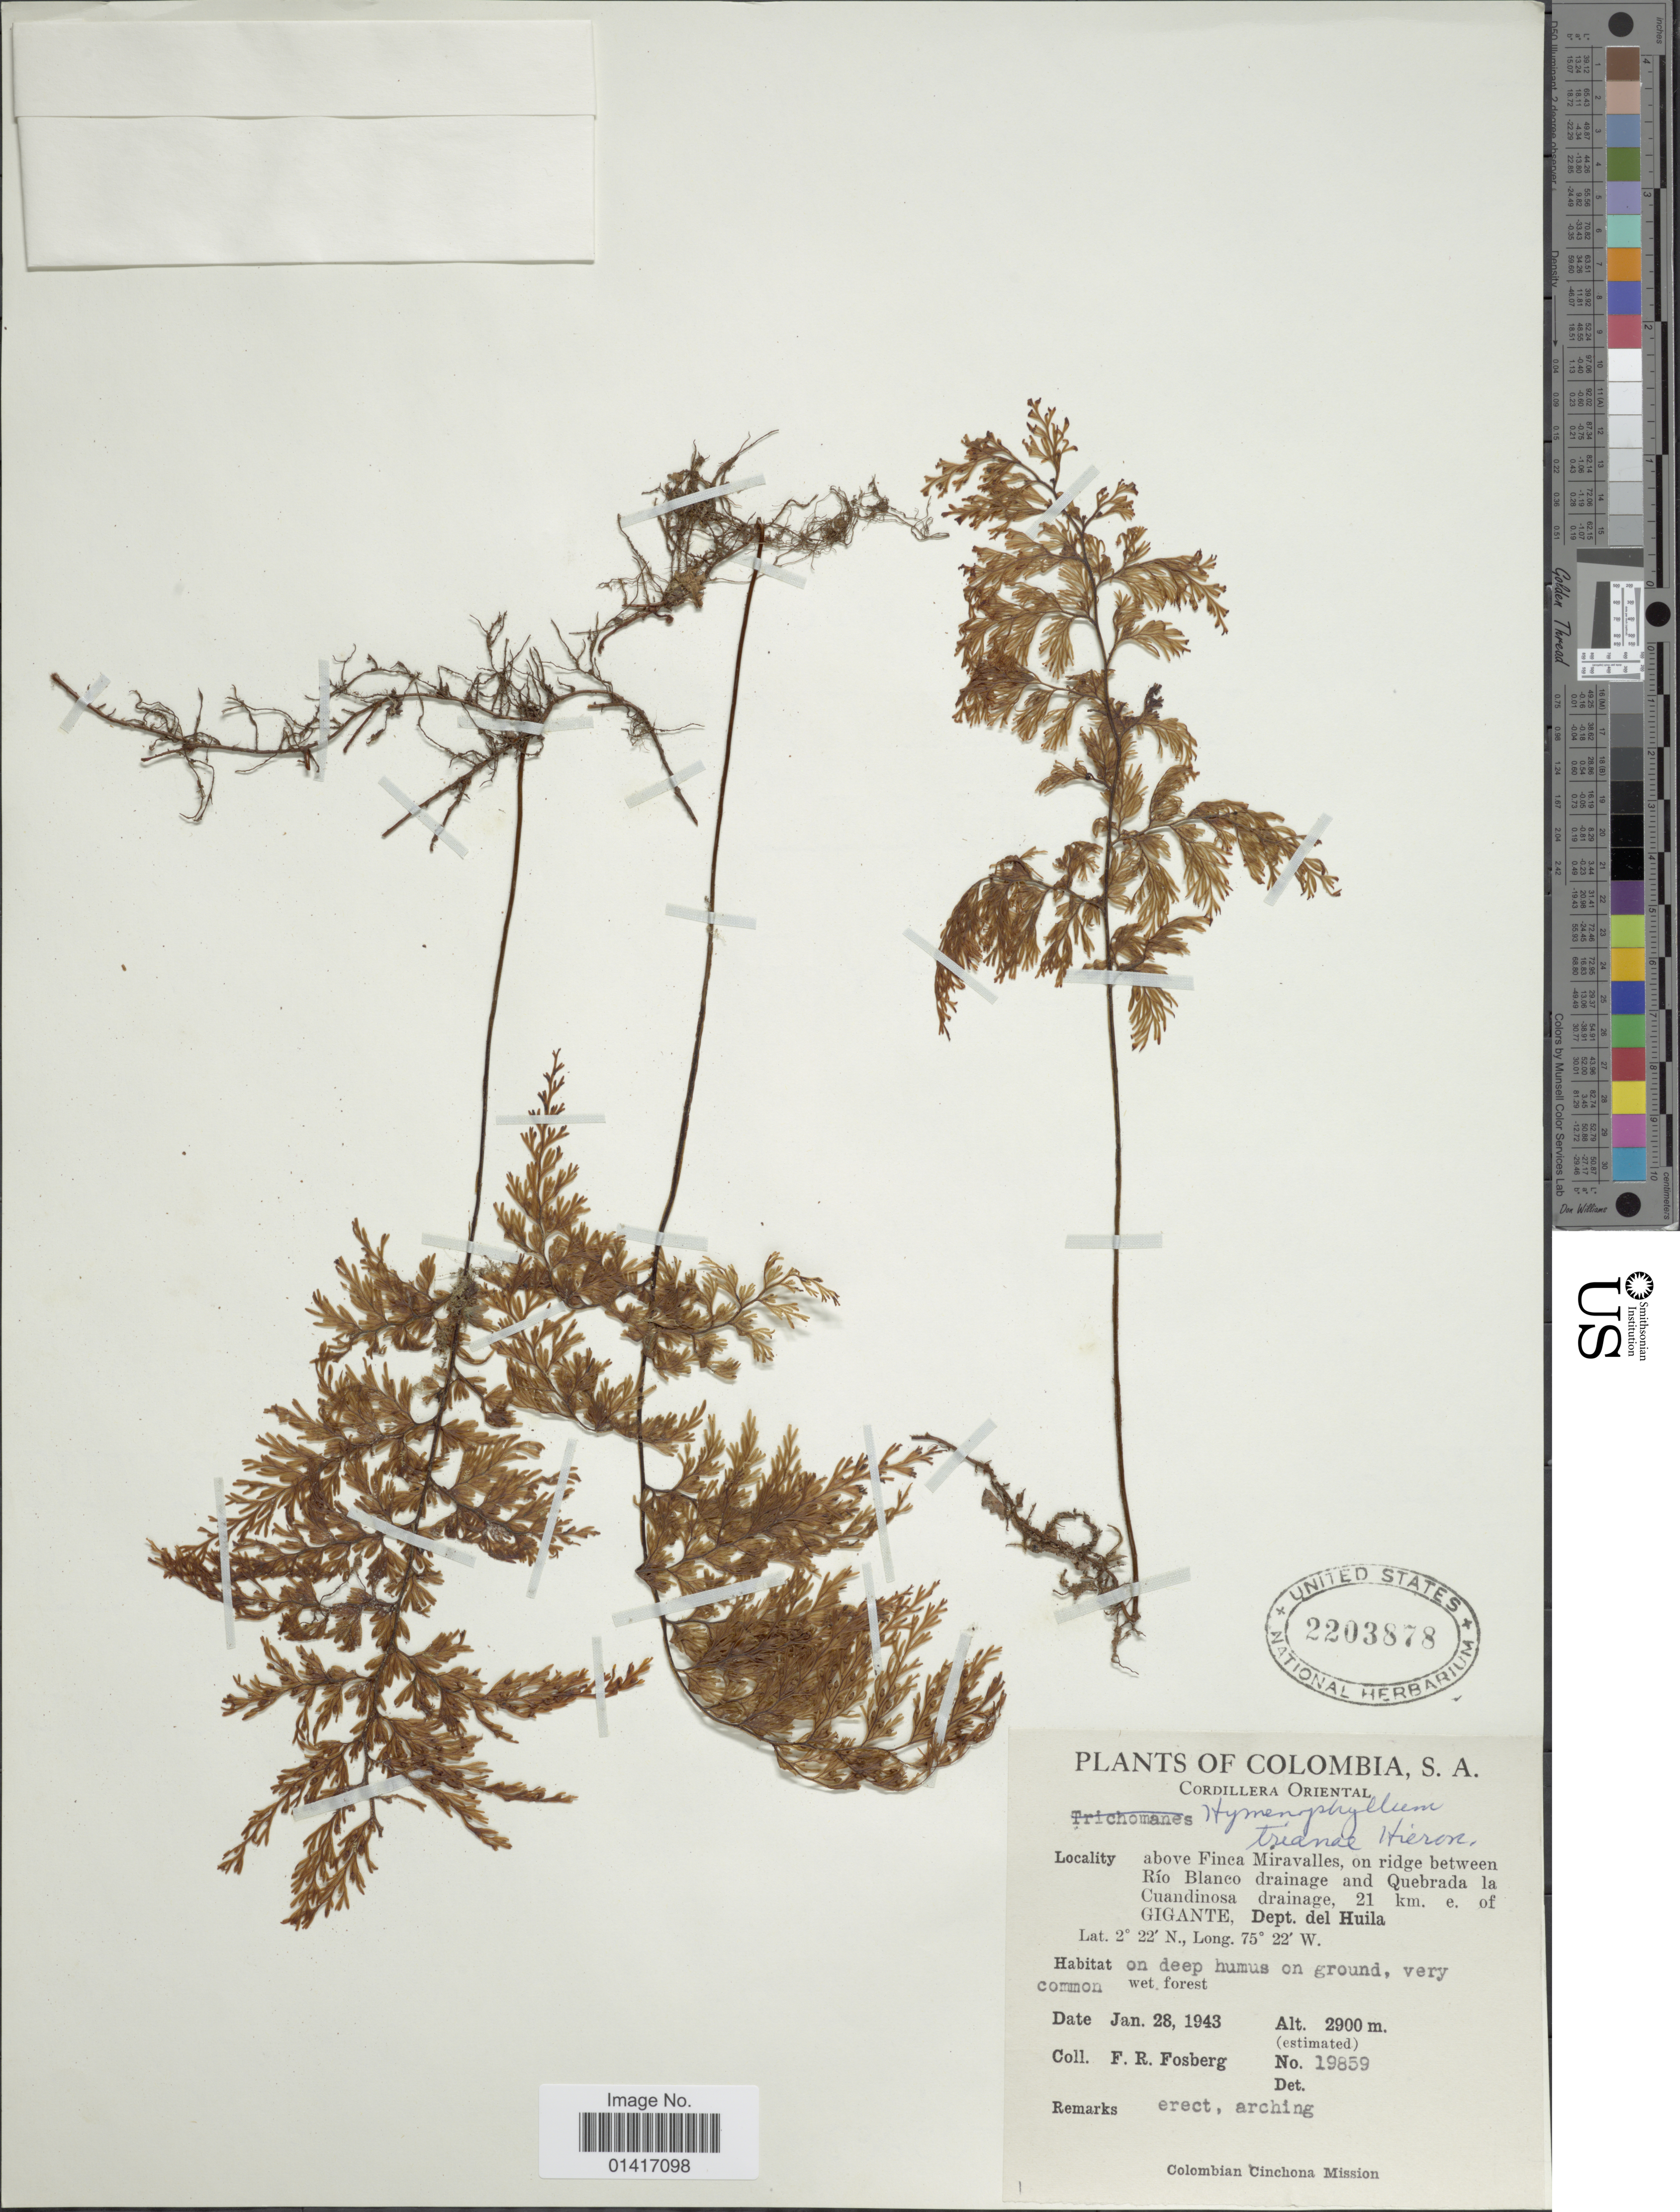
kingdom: Plantae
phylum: Tracheophyta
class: Polypodiopsida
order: Hymenophyllales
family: Hymenophyllaceae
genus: Hymenophyllum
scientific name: Hymenophyllum trianae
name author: (Hieron.)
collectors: F. R. Fosberg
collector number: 19859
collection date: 1943-01-28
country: Colombia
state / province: Huila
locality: Cordillera Oriental. Above Finca Miravalles, on ridge between Río Blanco drainage and Quebrada la Cuandinosa drainage, 21 km. e. of Gigante, Dept. del Huila. On deep humus on ground, very common. Wet forest.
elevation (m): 2900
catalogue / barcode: US 2203878